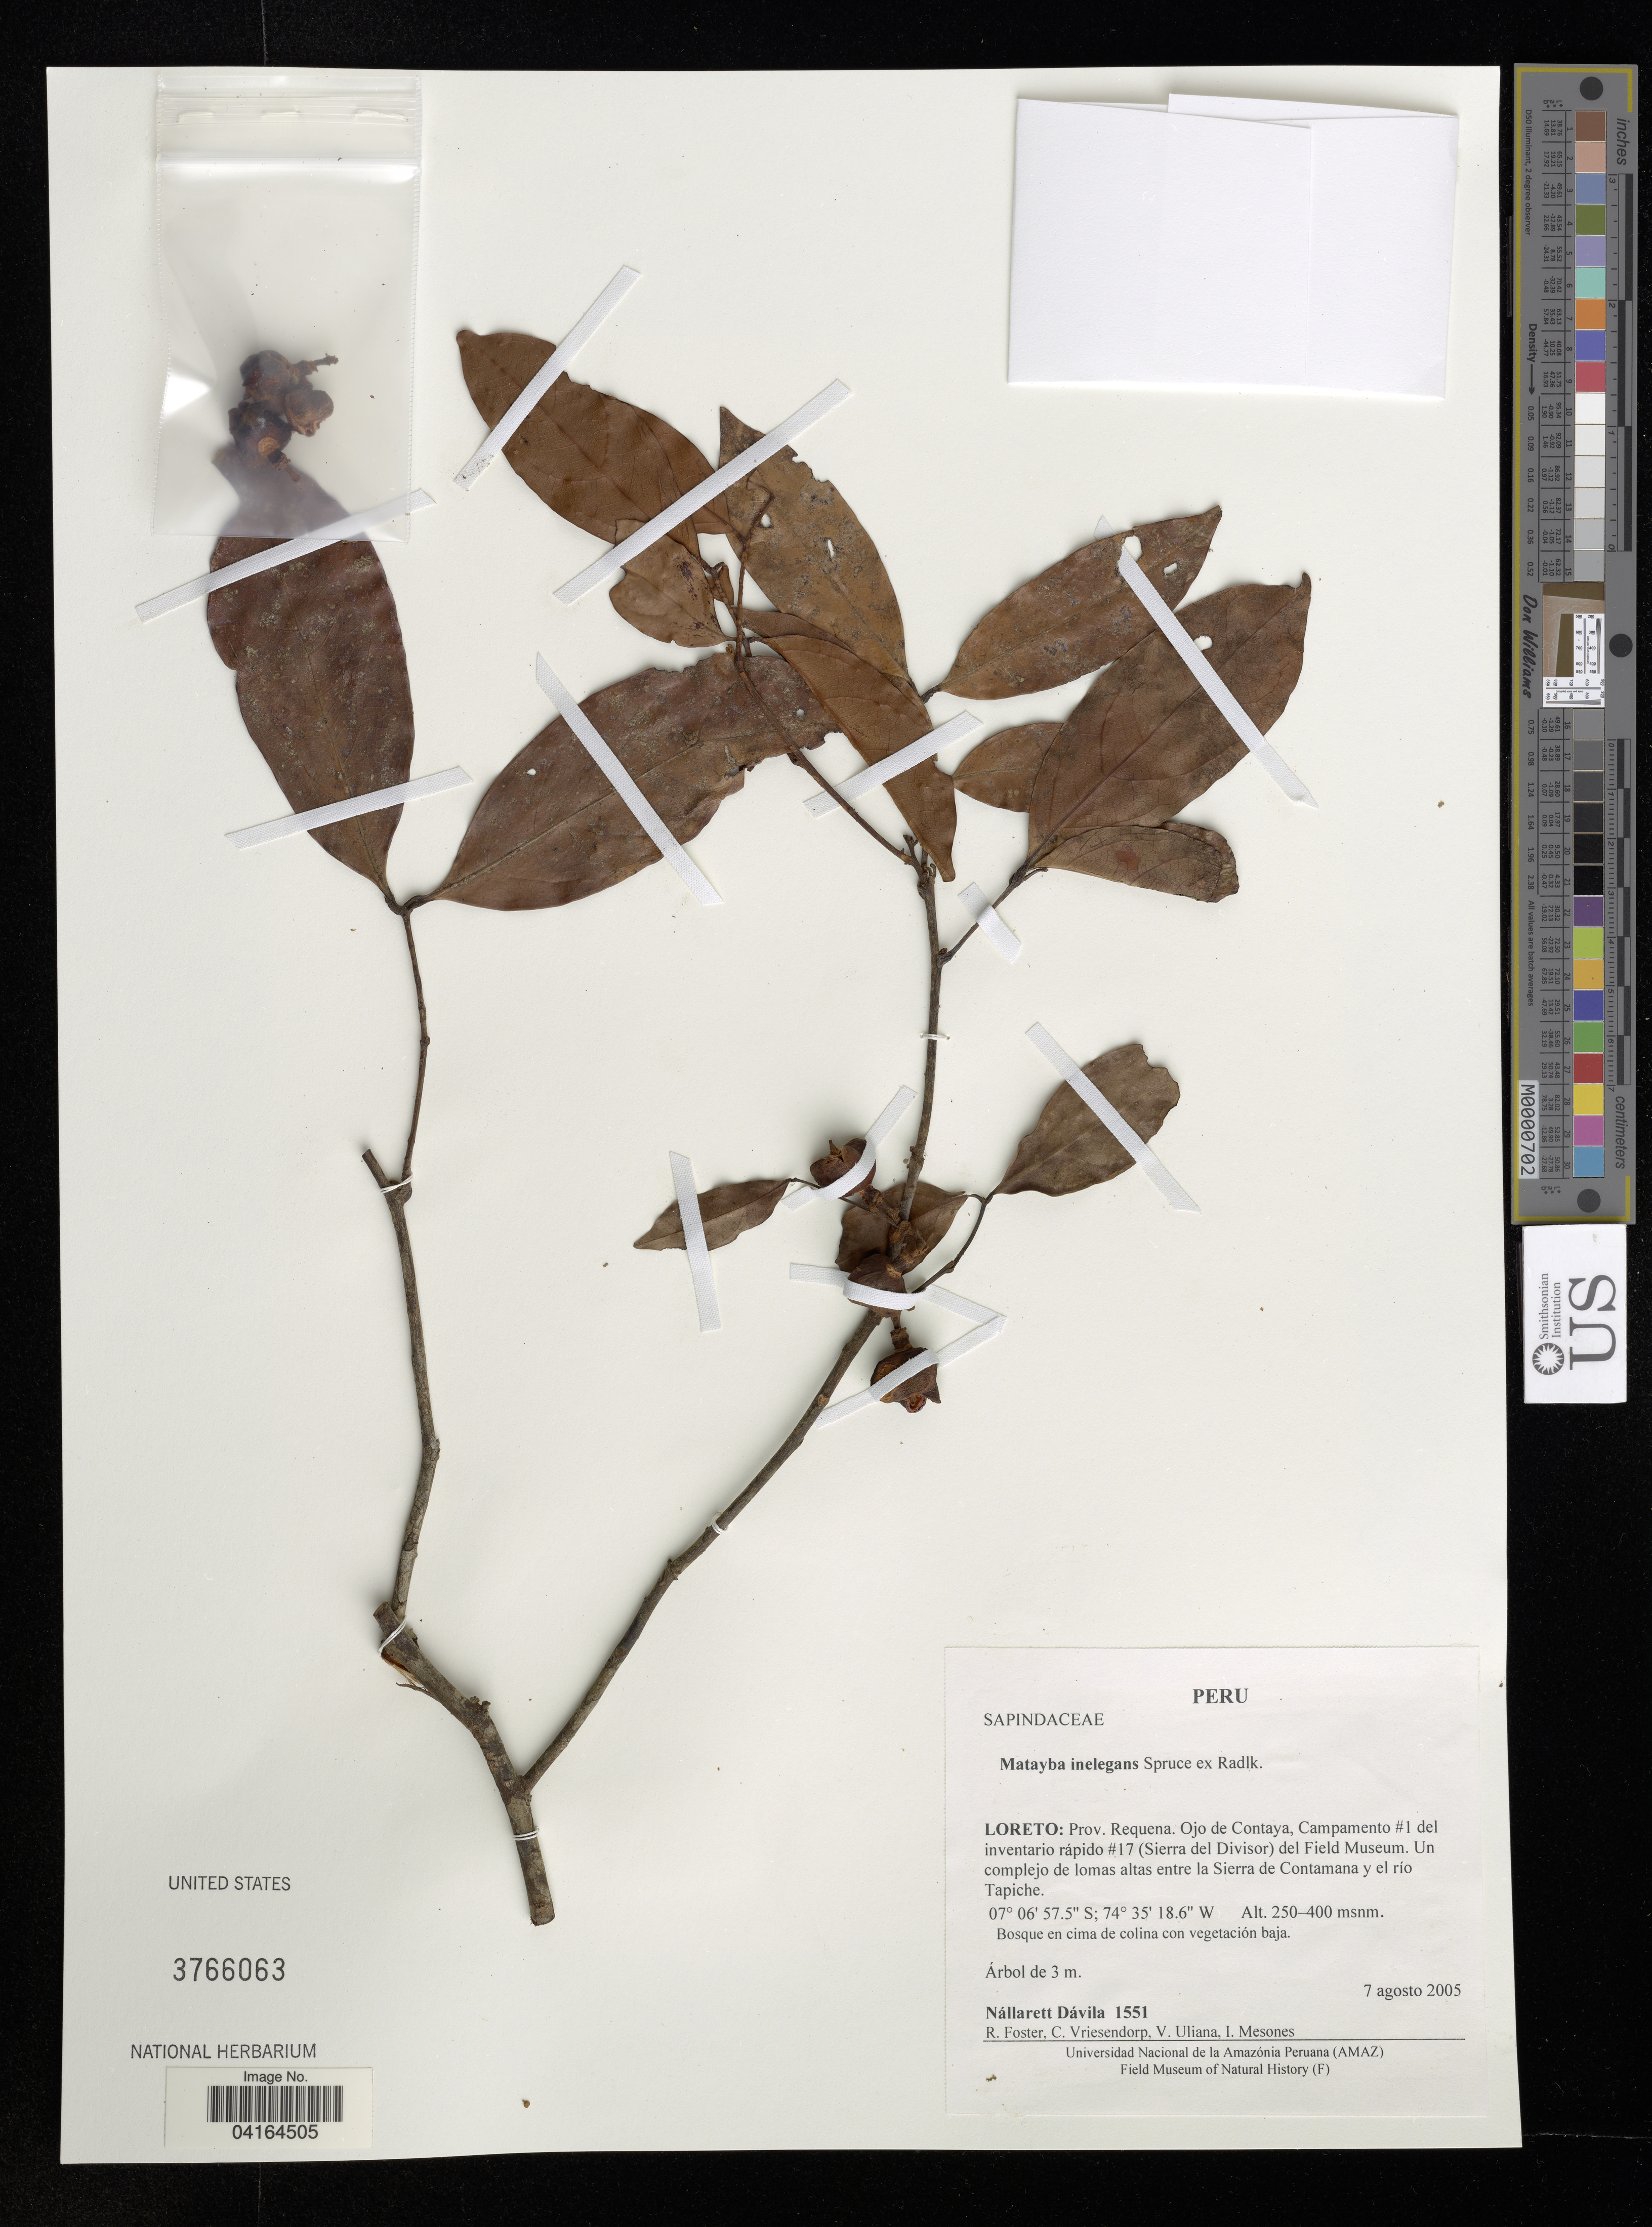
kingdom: Plantae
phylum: Tracheophyta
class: Magnoliopsida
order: Sapindales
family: Sapindaceae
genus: Matayba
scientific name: Matayba inelegans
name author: Radlk.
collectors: N. Dávila, R. Foster, C. Vriesendorp, V. L. Uliana & I. Mesones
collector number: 1551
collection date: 2005-08-07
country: Peru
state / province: Loreto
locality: Prov. Requena. Ojo de Contaya, Campamento #1 del inventario rápido #17 (Sierra del Divisor) del Field Museum. Un complejo de lomas altas entre la Sierra de Contamana y el río Tapiche.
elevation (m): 250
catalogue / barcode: US 3766063